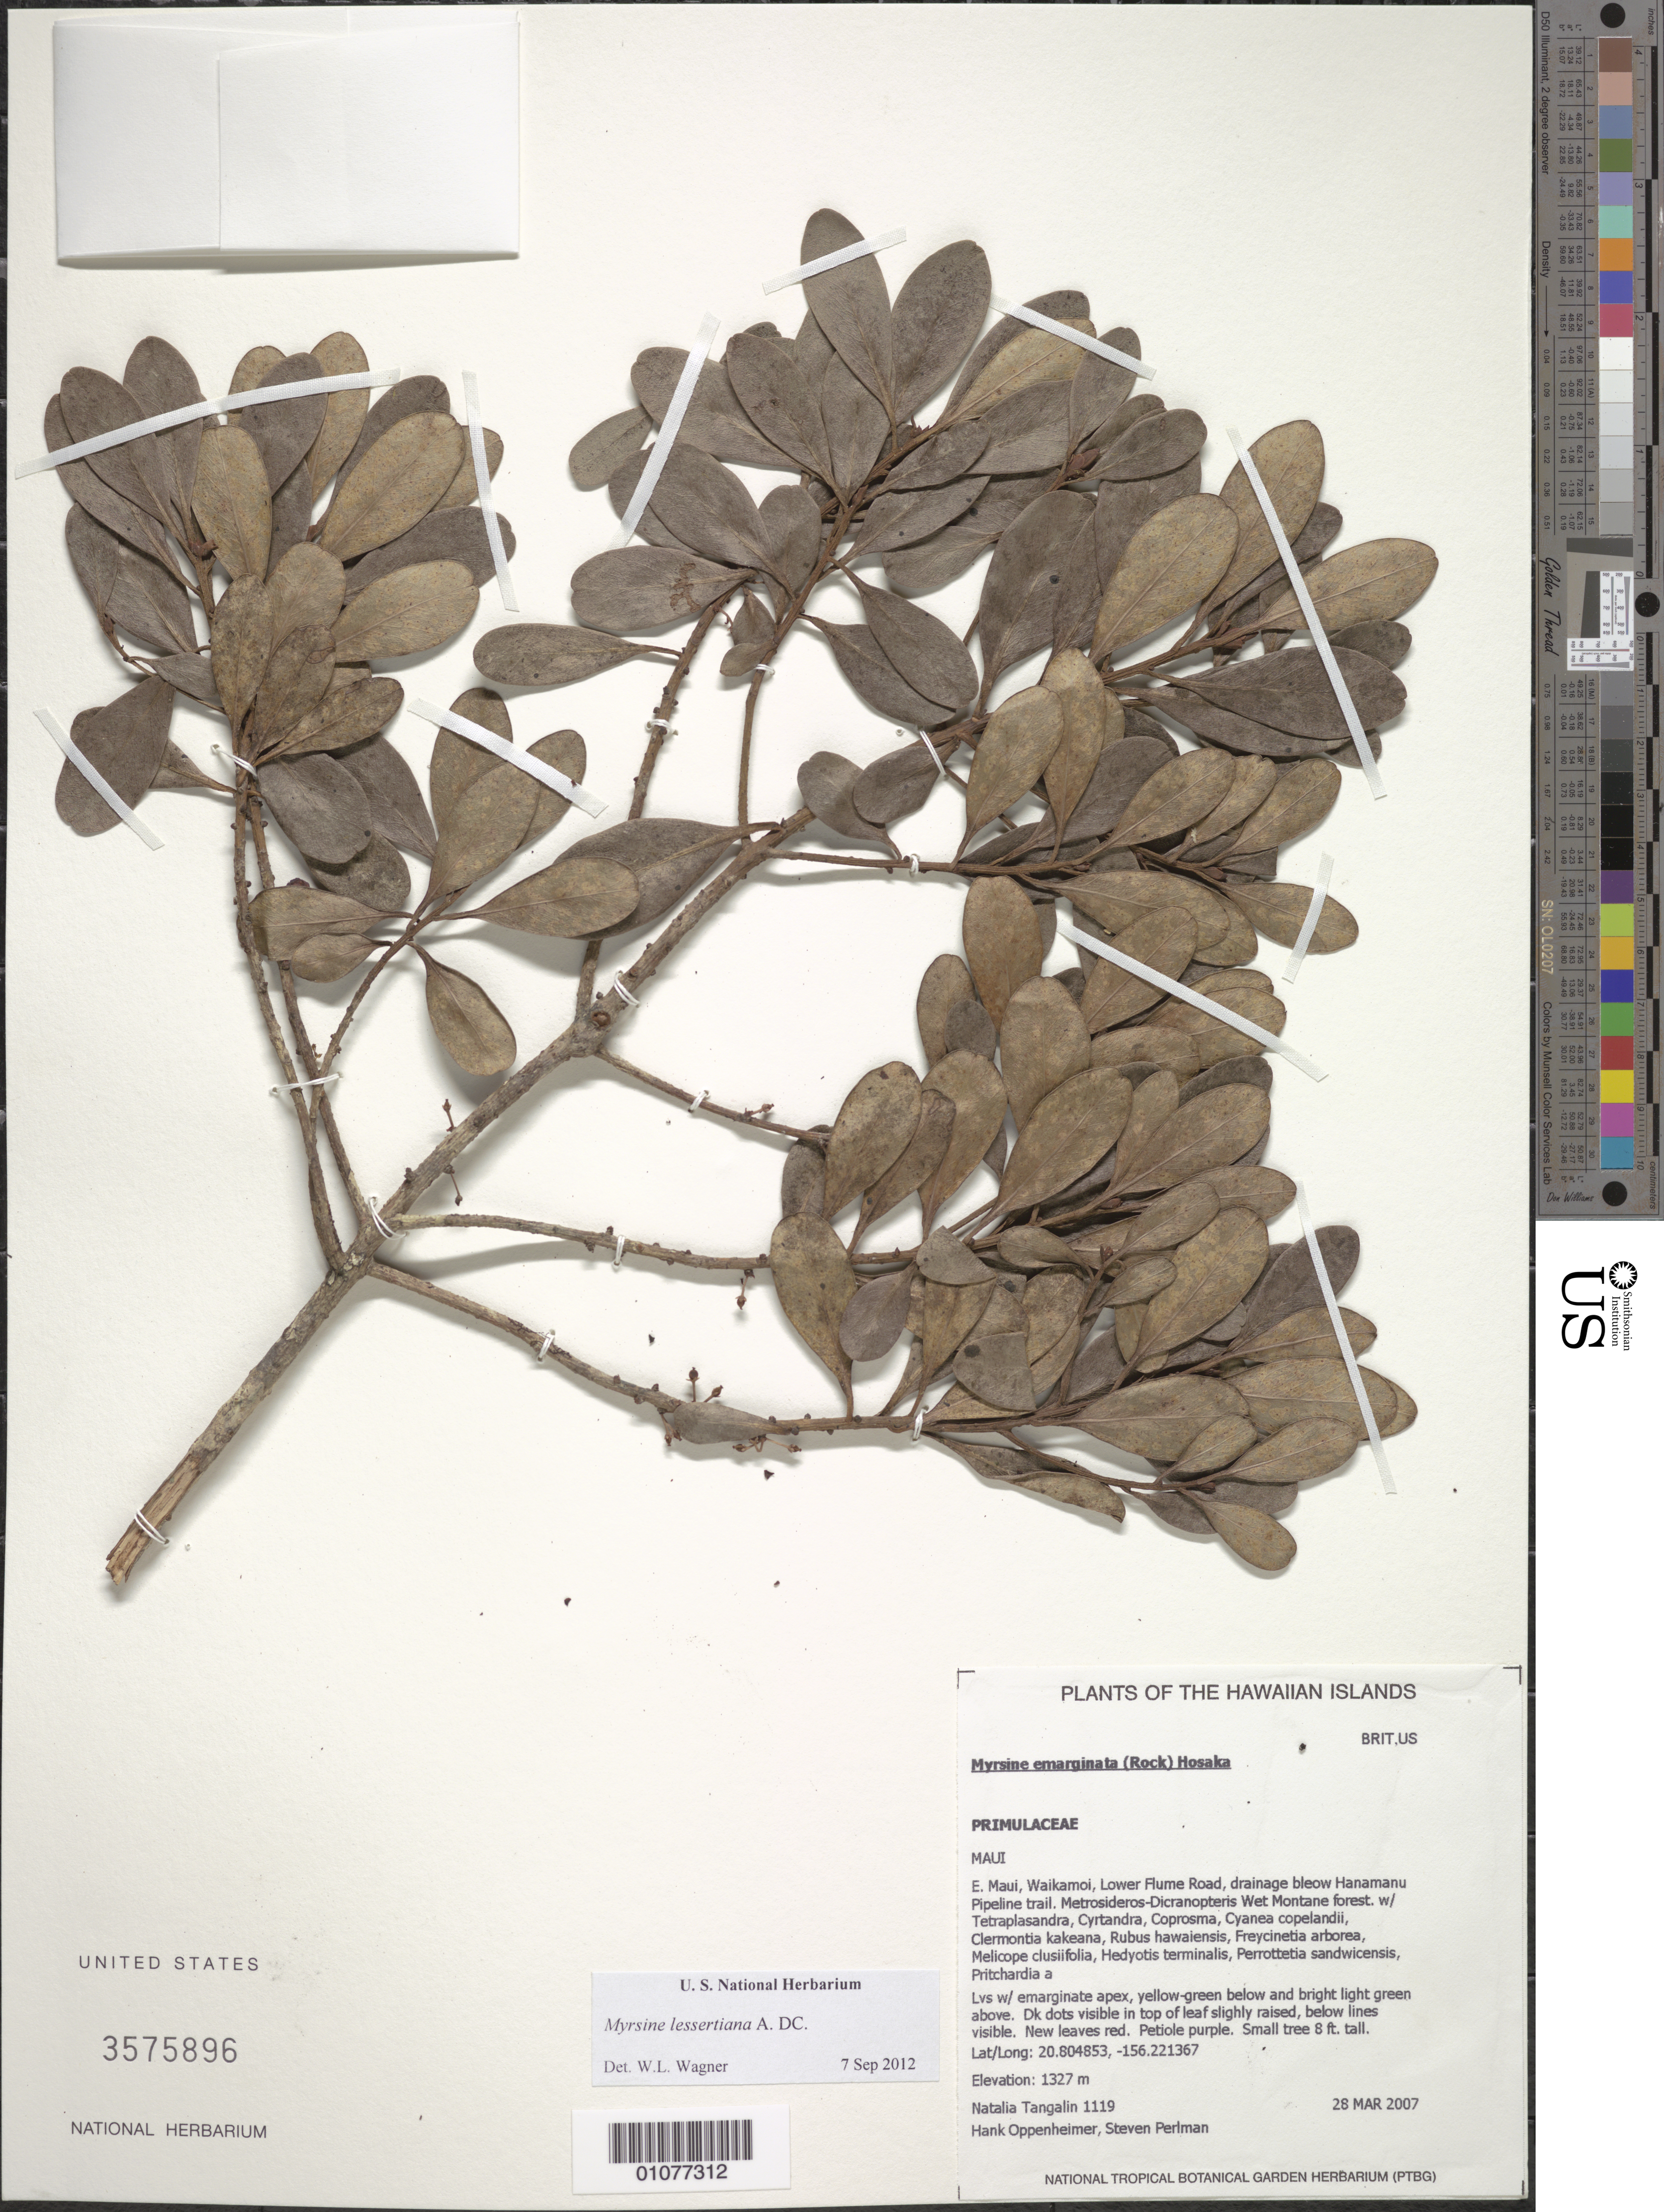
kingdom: Plantae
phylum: Tracheophyta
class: Magnoliopsida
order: Ericales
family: Primulaceae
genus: Myrsine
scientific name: Myrsine lessertiana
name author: A. DC.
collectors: N. Tangalin, H. Oppenheimer & S. P. Perlman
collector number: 1119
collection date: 2007-03-28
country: United States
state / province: Hawaii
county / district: Maui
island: Maui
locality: E Maui, Waikamoi, Lower Flume Road, drainage below Hanamanu Pipeline trail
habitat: wet montane forest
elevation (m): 1327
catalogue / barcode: US 3575896